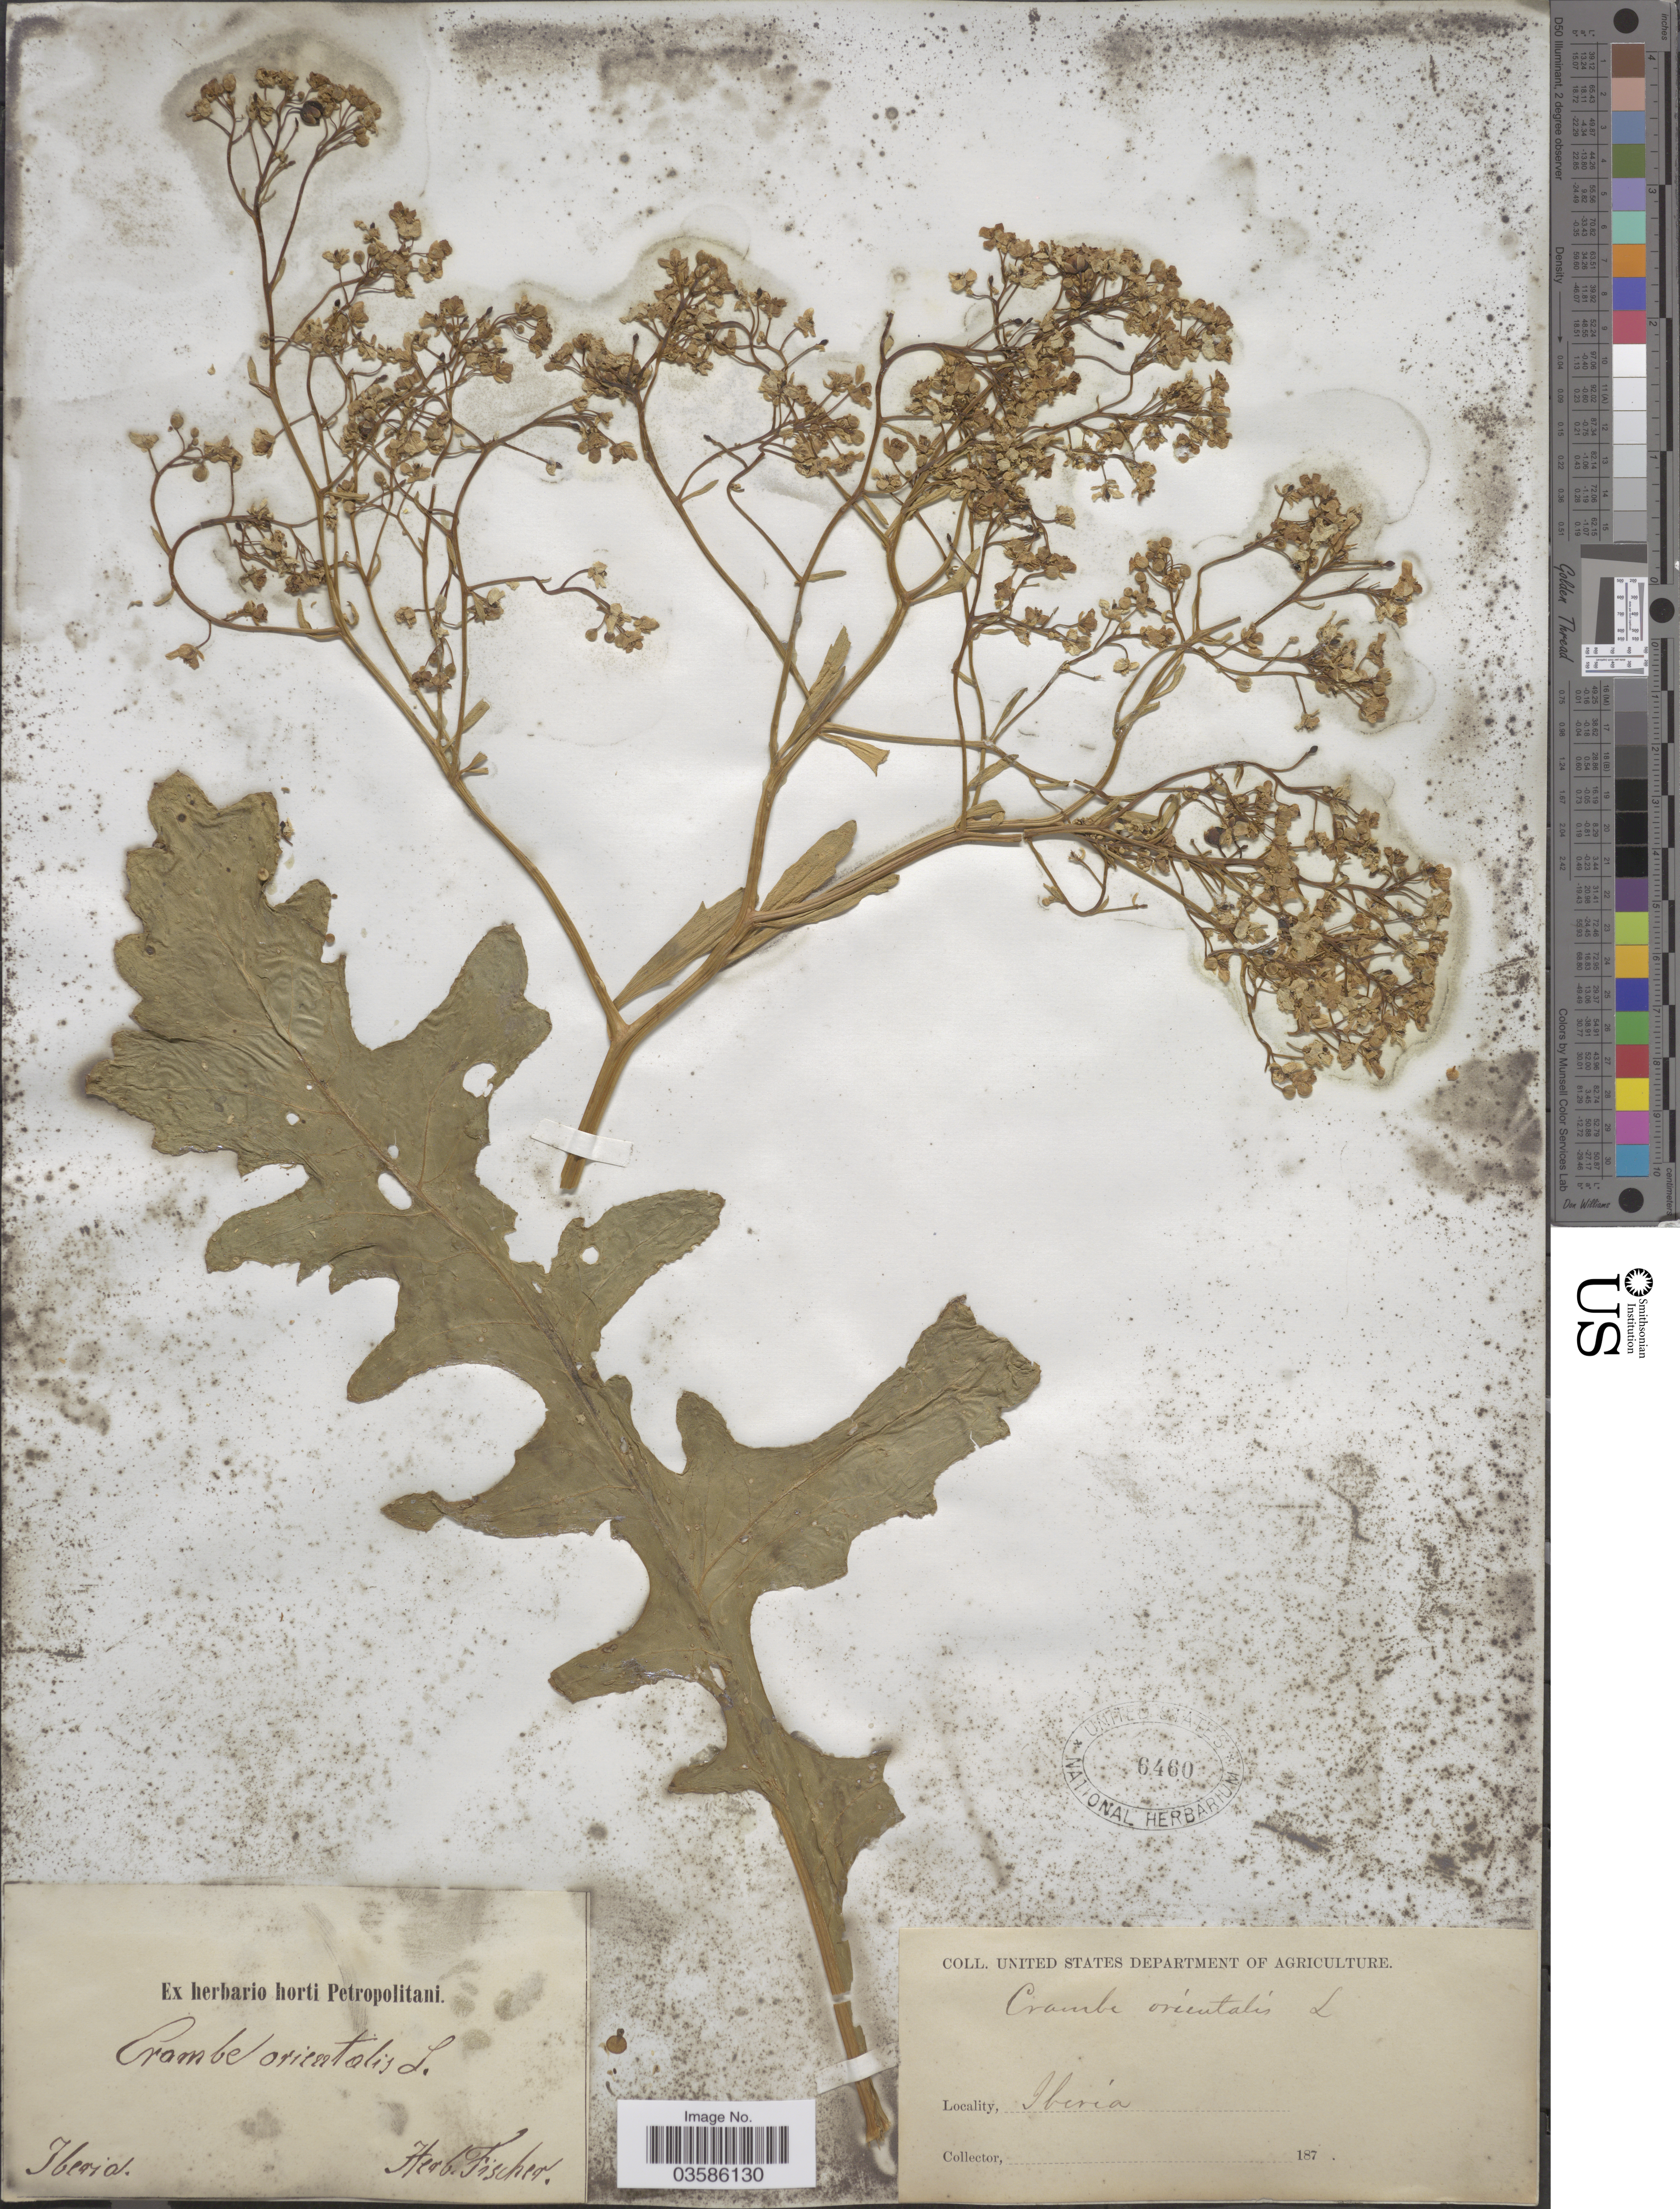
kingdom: Plantae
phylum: Tracheophyta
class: Magnoliopsida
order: Brassicales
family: Brassicaceae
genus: Crambe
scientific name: Crambe orientalis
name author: L.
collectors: ex Herb. Fischer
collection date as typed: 187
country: Georgia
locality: Iberia.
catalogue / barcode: US 6460